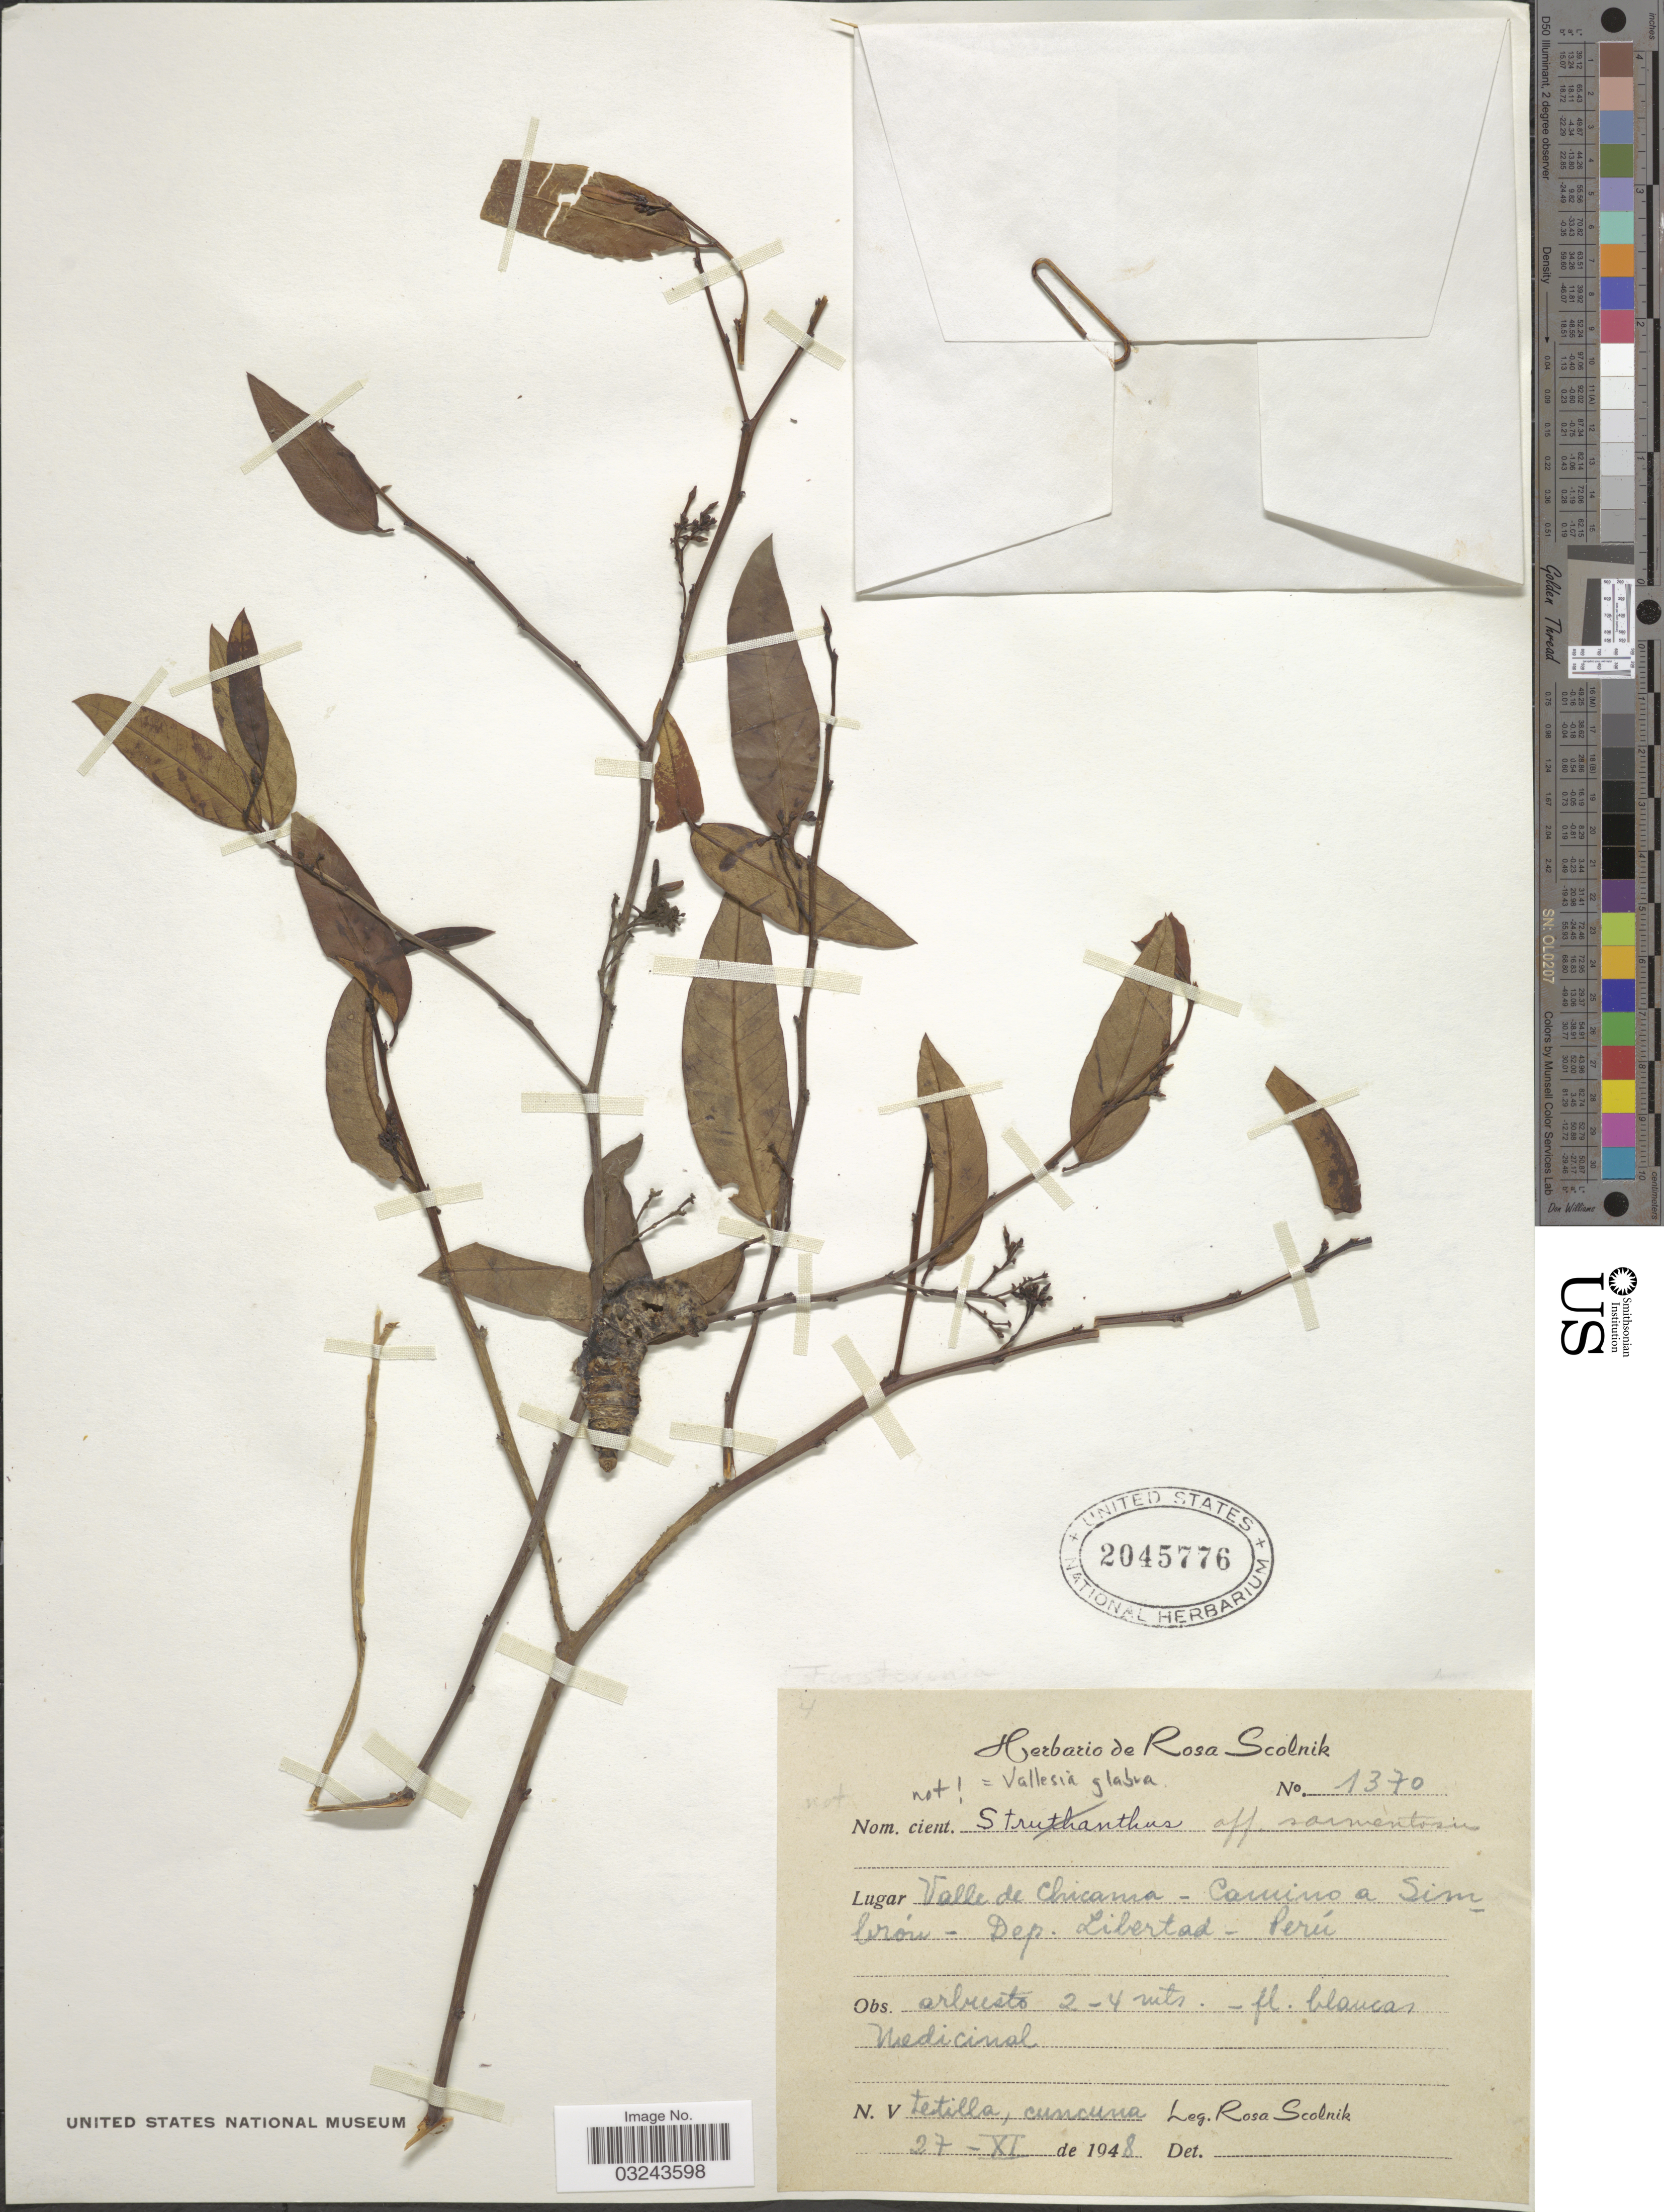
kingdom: Plantae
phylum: Tracheophyta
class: Magnoliopsida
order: Gentianales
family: Apocynaceae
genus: Vallesia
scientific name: Vallesia glabra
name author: (Cav.) Link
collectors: R. Scolnik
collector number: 1370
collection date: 1948-11-27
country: Peru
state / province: La Libertad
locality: Valle de Chicama - Camino a Simbrón, Dep. Libertad.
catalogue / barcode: US 2045776